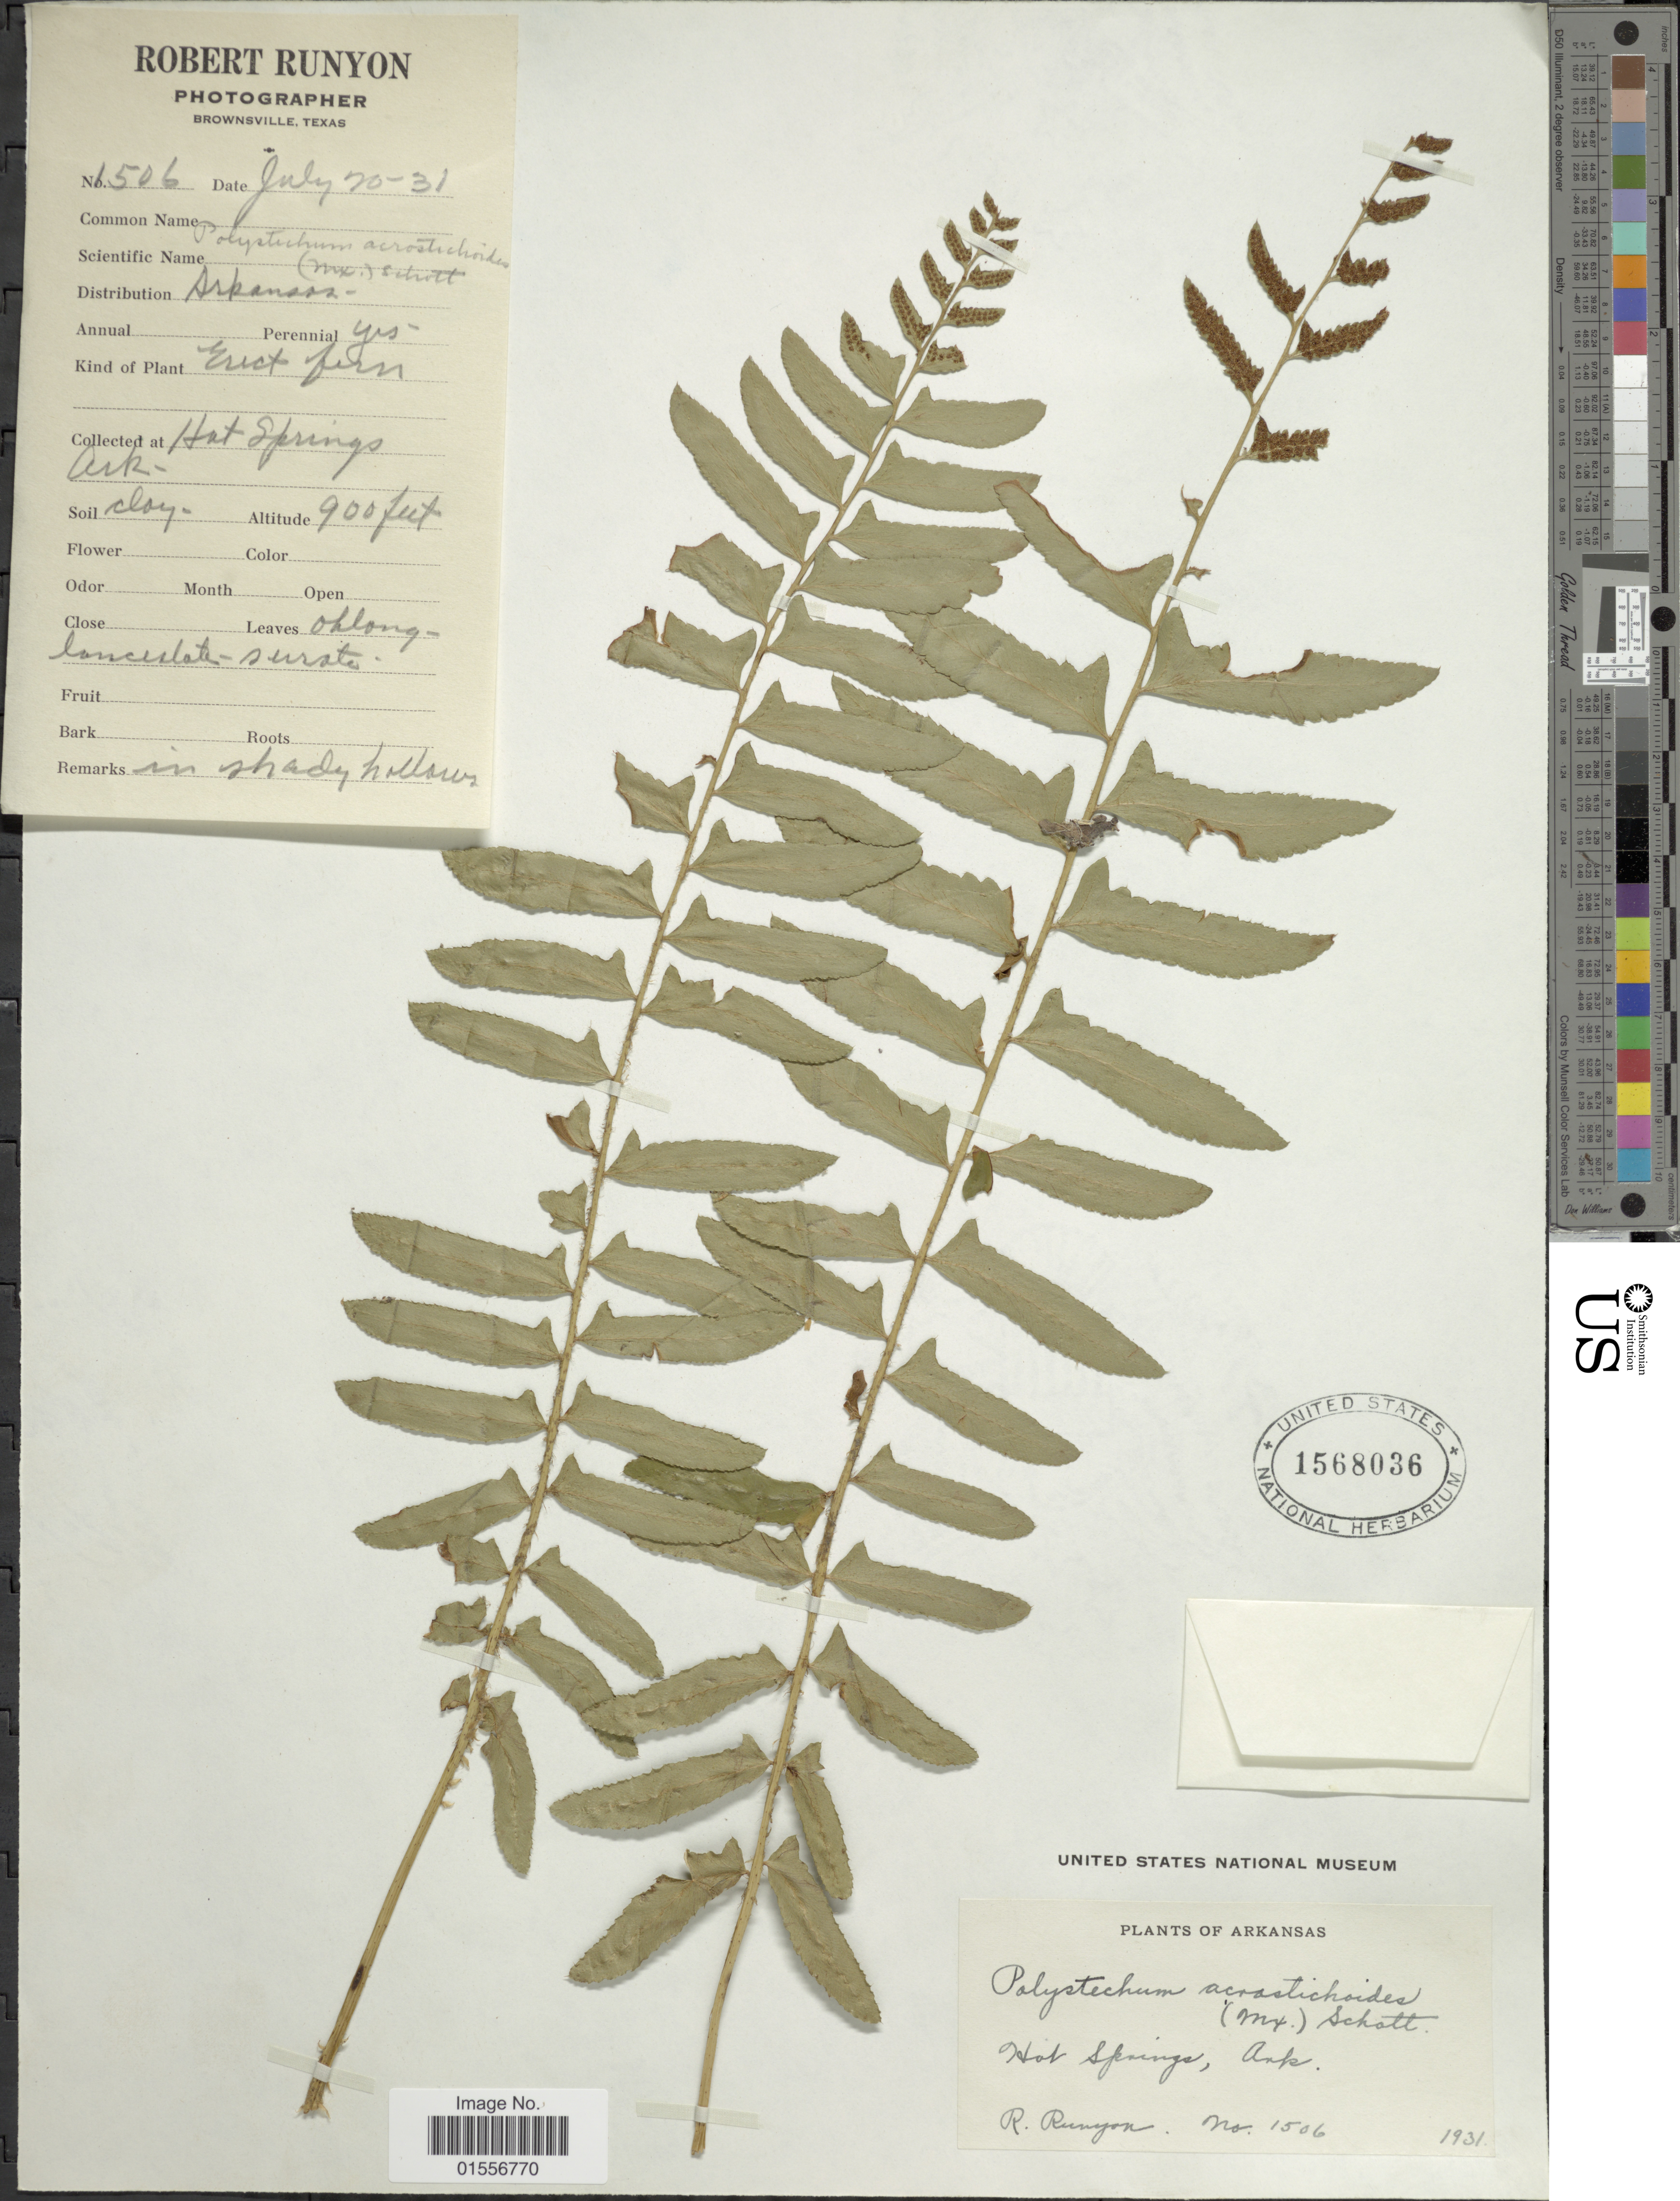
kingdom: Plantae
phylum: Tracheophyta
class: Polypodiopsida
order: Polypodiales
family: Dryopteridaceae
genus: Polystichum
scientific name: Polystichum acrostichoides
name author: (Michx.) Schott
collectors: R. Runyon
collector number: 1506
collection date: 1931-07-20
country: United States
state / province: Arkansas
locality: Hot Springs, Ark.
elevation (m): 274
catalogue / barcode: US 1568036